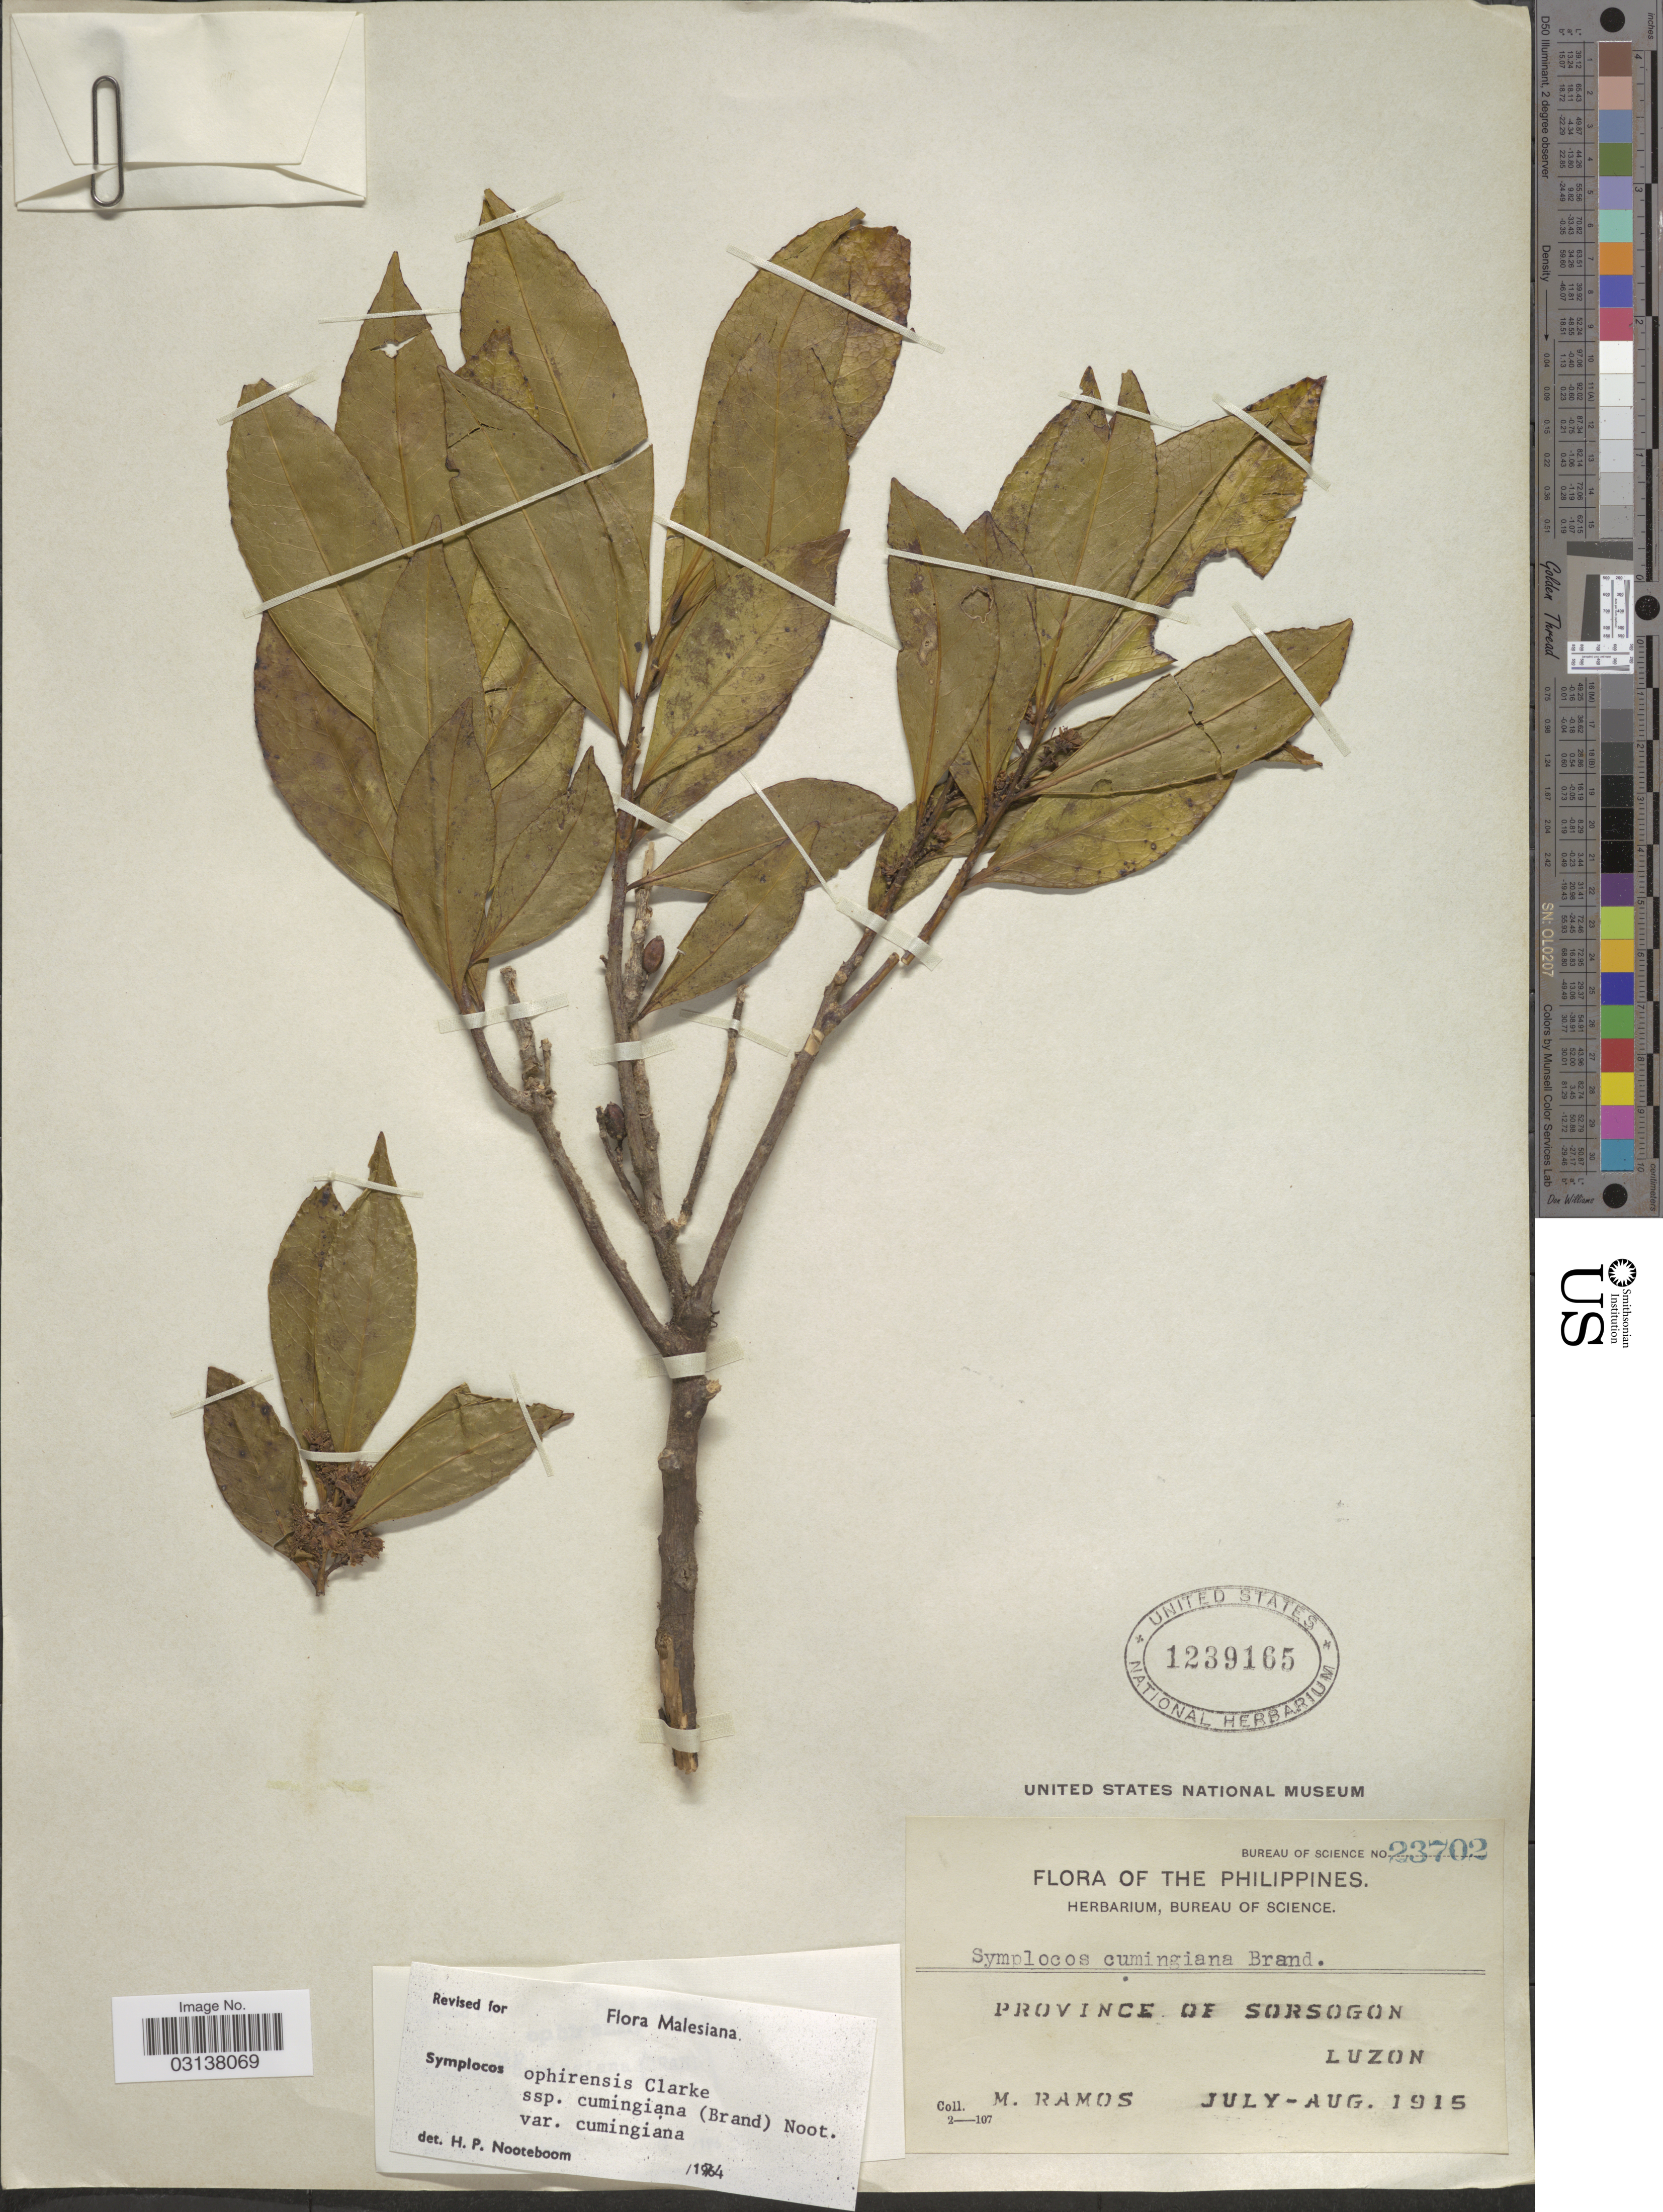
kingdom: Plantae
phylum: Tracheophyta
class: Magnoliopsida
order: Ericales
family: Symplocaceae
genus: Symplocos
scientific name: Symplocos ophirensis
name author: C.B. Clarke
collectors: M. Ramos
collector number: Bureau of Science 23702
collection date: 1915-07/1915-08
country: Philippines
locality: The Philippines. Province of Sorsogon Luzon.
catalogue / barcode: US 1239165